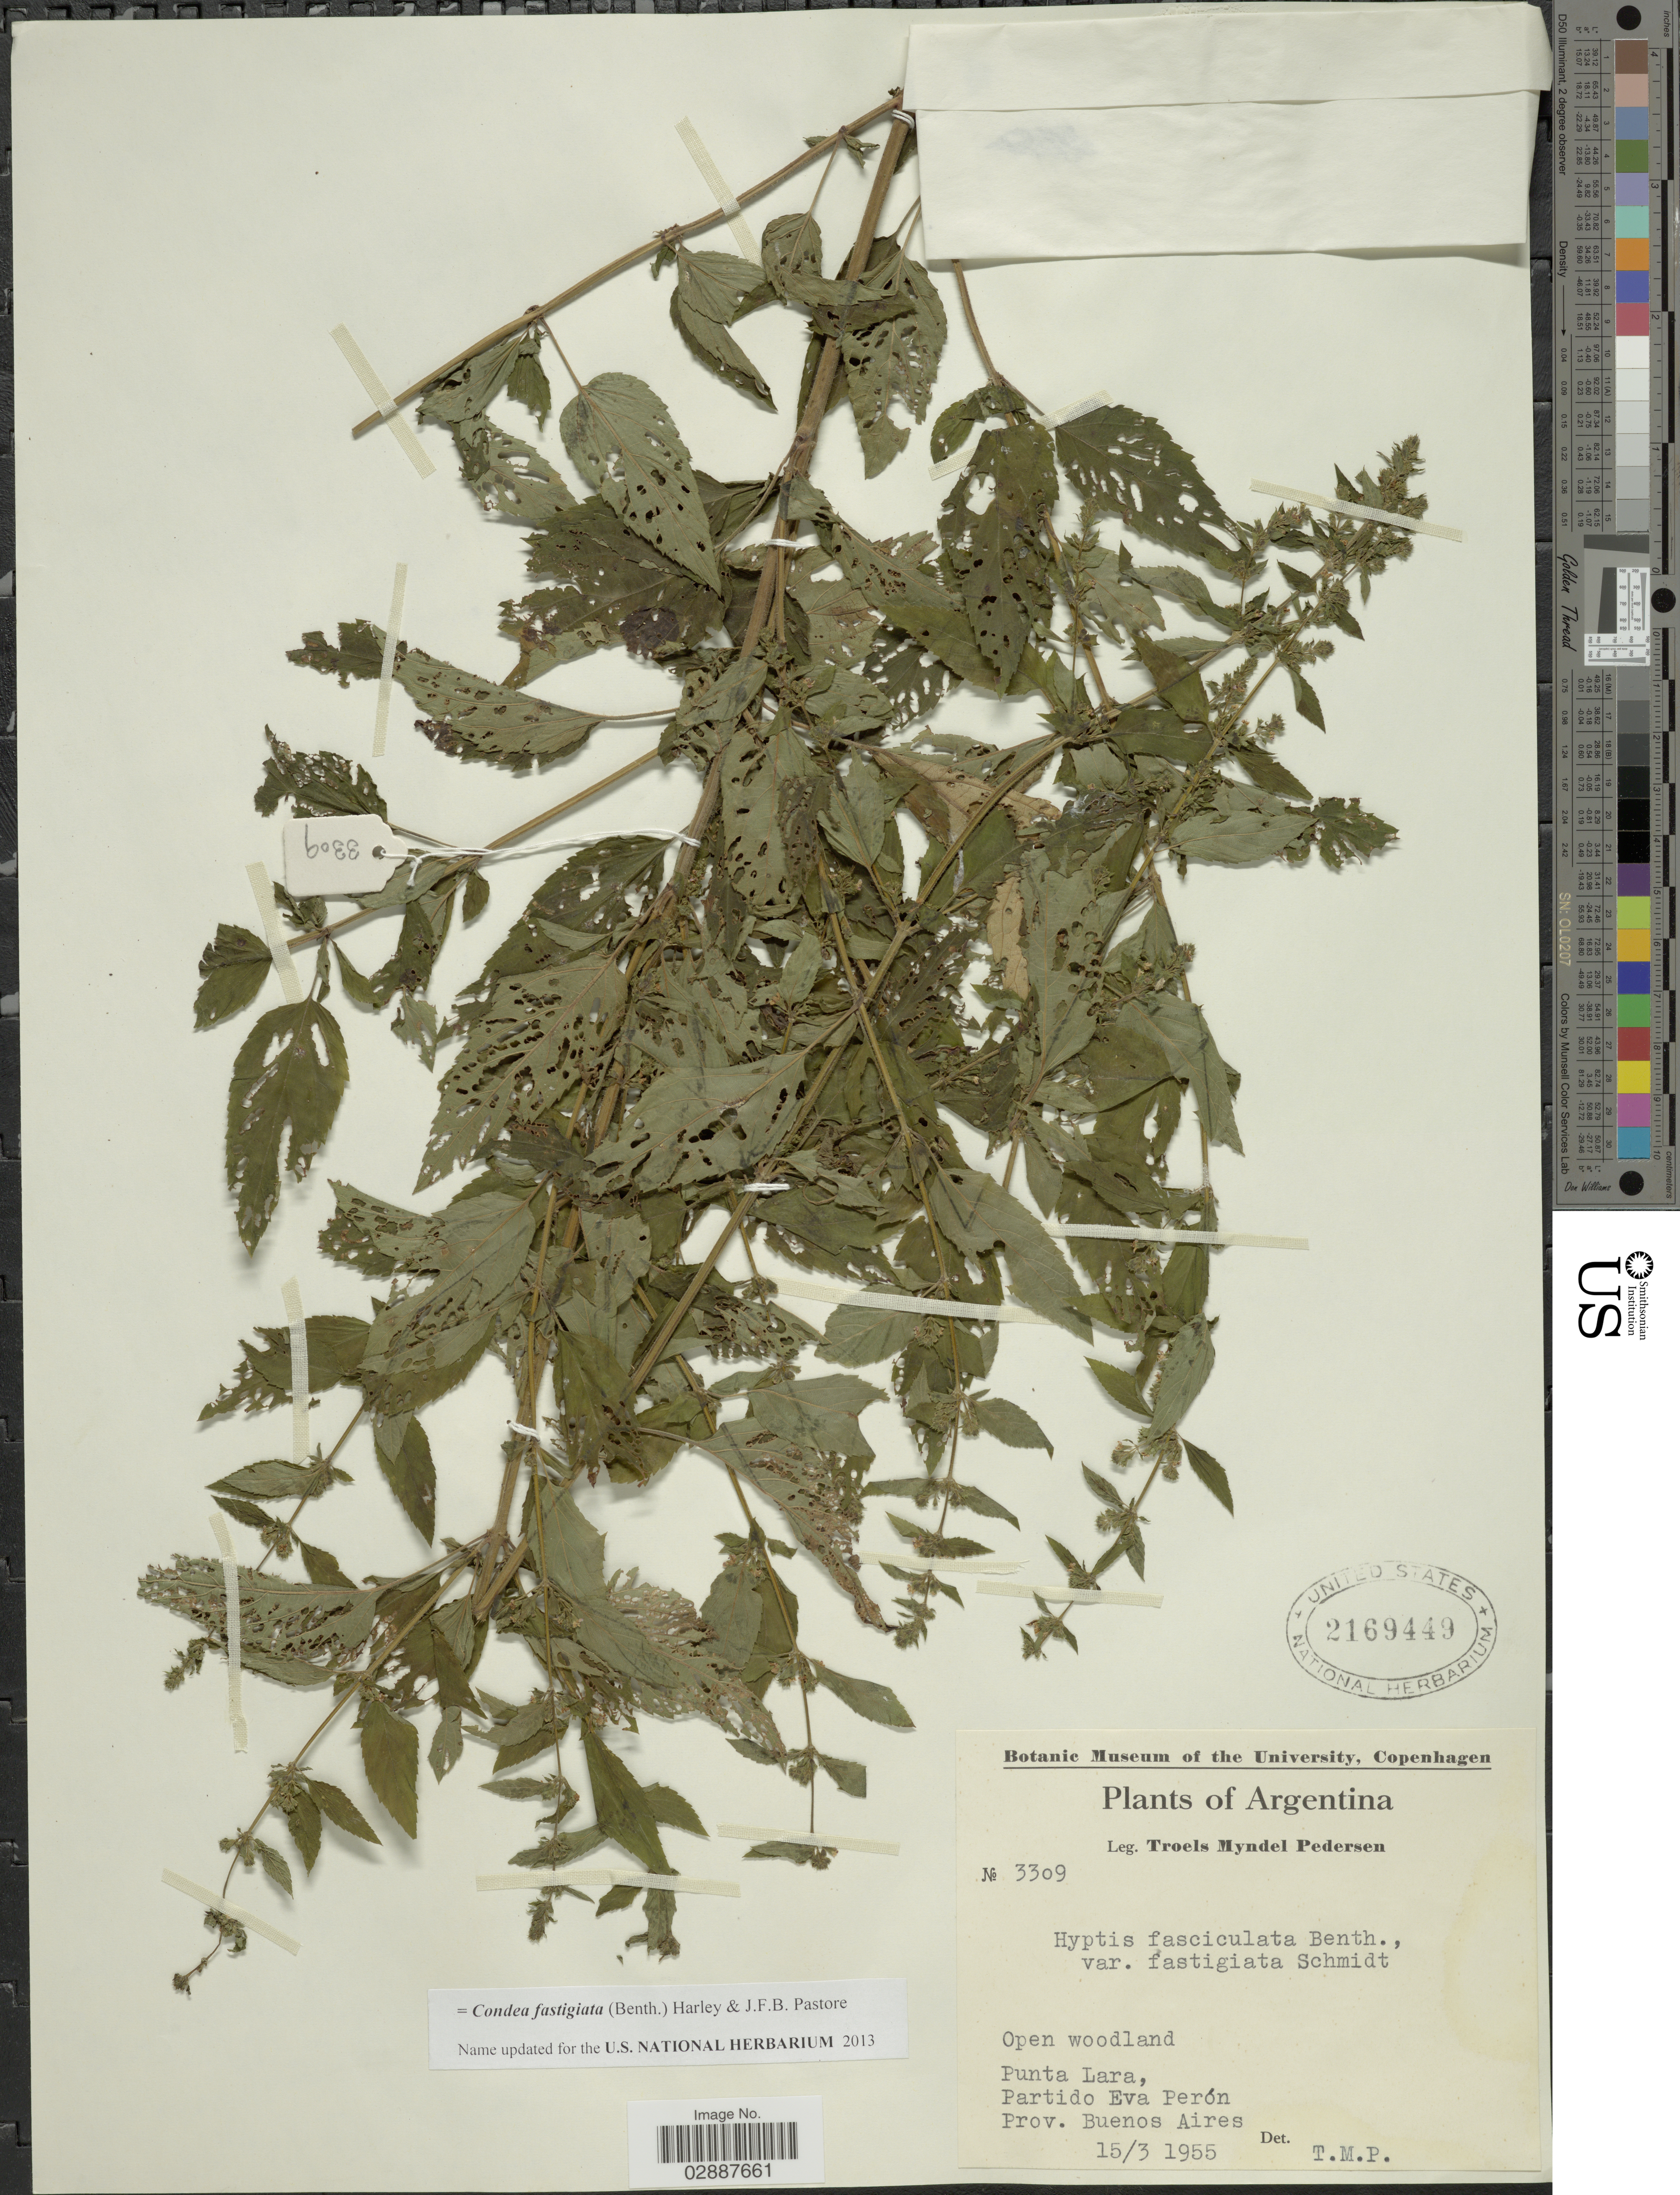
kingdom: Plantae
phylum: Tracheophyta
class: Magnoliopsida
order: Lamiales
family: Lamiaceae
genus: Condea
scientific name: Condea fastigiata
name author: (Benth.) Harley & J.F.B. Pastore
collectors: T. Pederson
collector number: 3309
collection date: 1955-03-15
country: Argentina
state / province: Buenos Aires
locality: Punta Lara, Partido Eva Perón.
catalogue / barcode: US 2169449